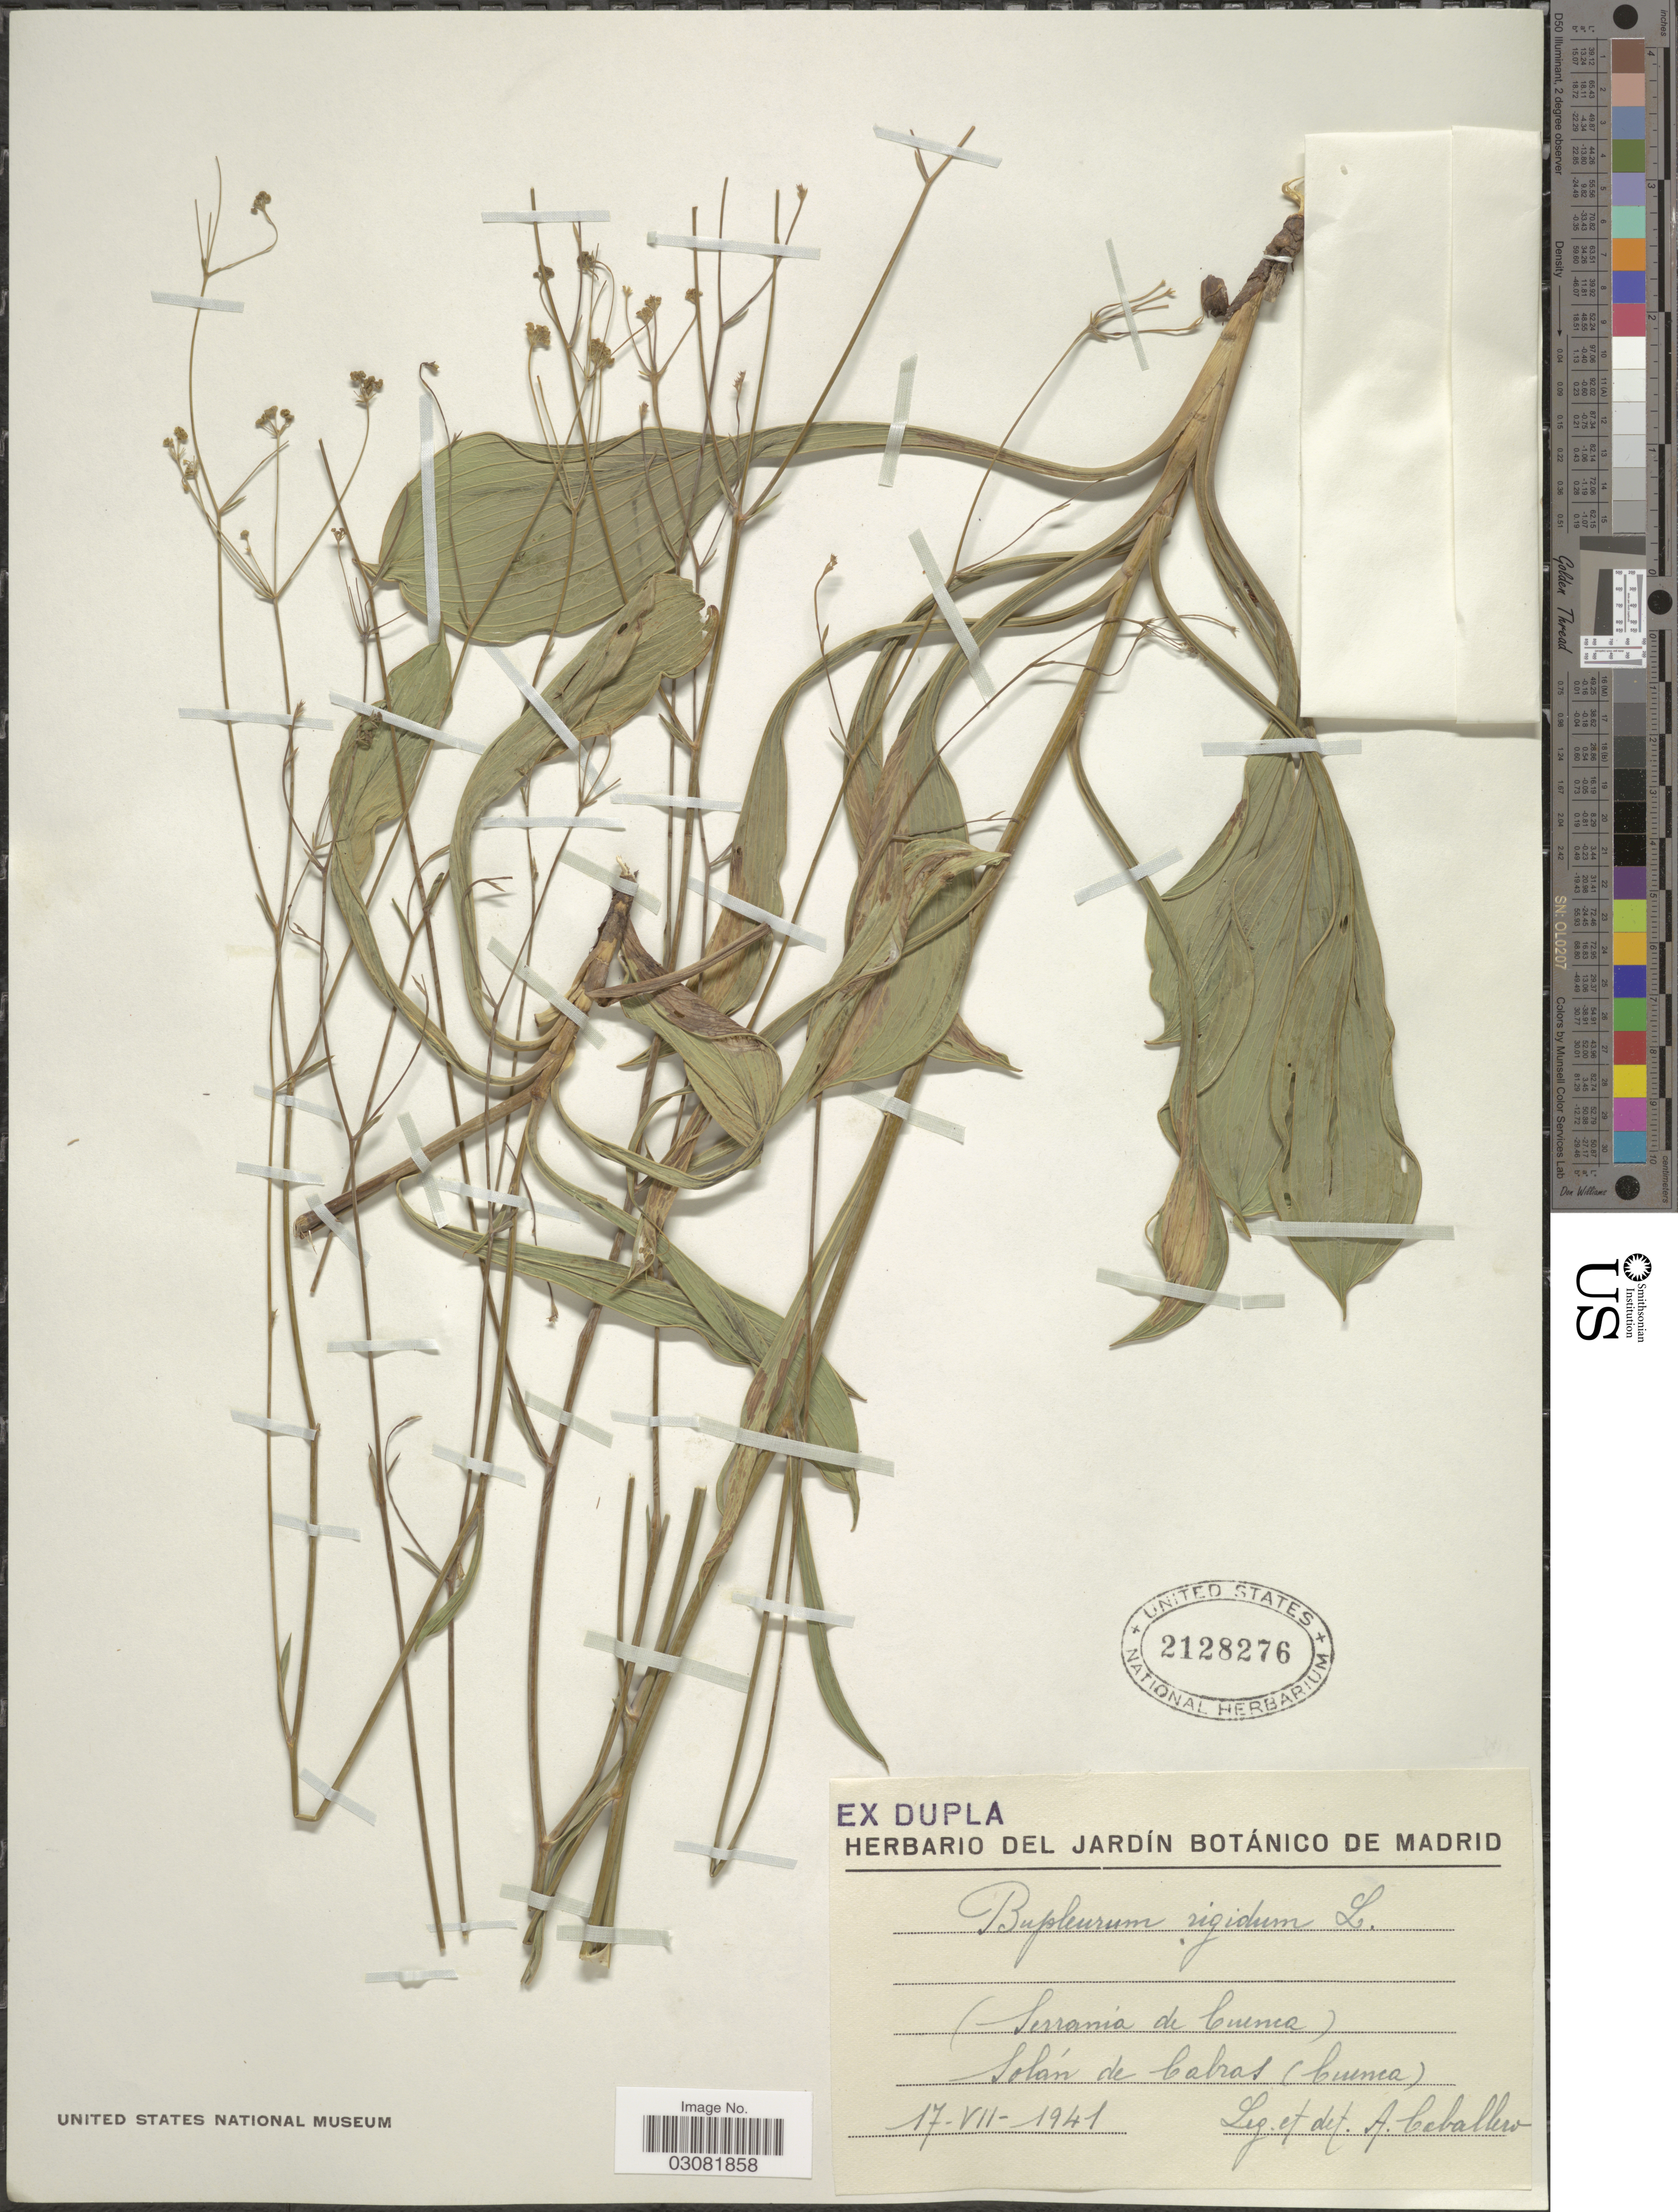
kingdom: Plantae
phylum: Tracheophyta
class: Magnoliopsida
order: Apiales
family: Apiaceae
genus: Bupleurum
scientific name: Bupleurum rigidum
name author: L.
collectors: A. Caballero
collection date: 1941-07-17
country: Spain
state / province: Madrid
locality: (Serrania de Cuenca). Solán de Cabras (Cuenca).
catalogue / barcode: US 2128276